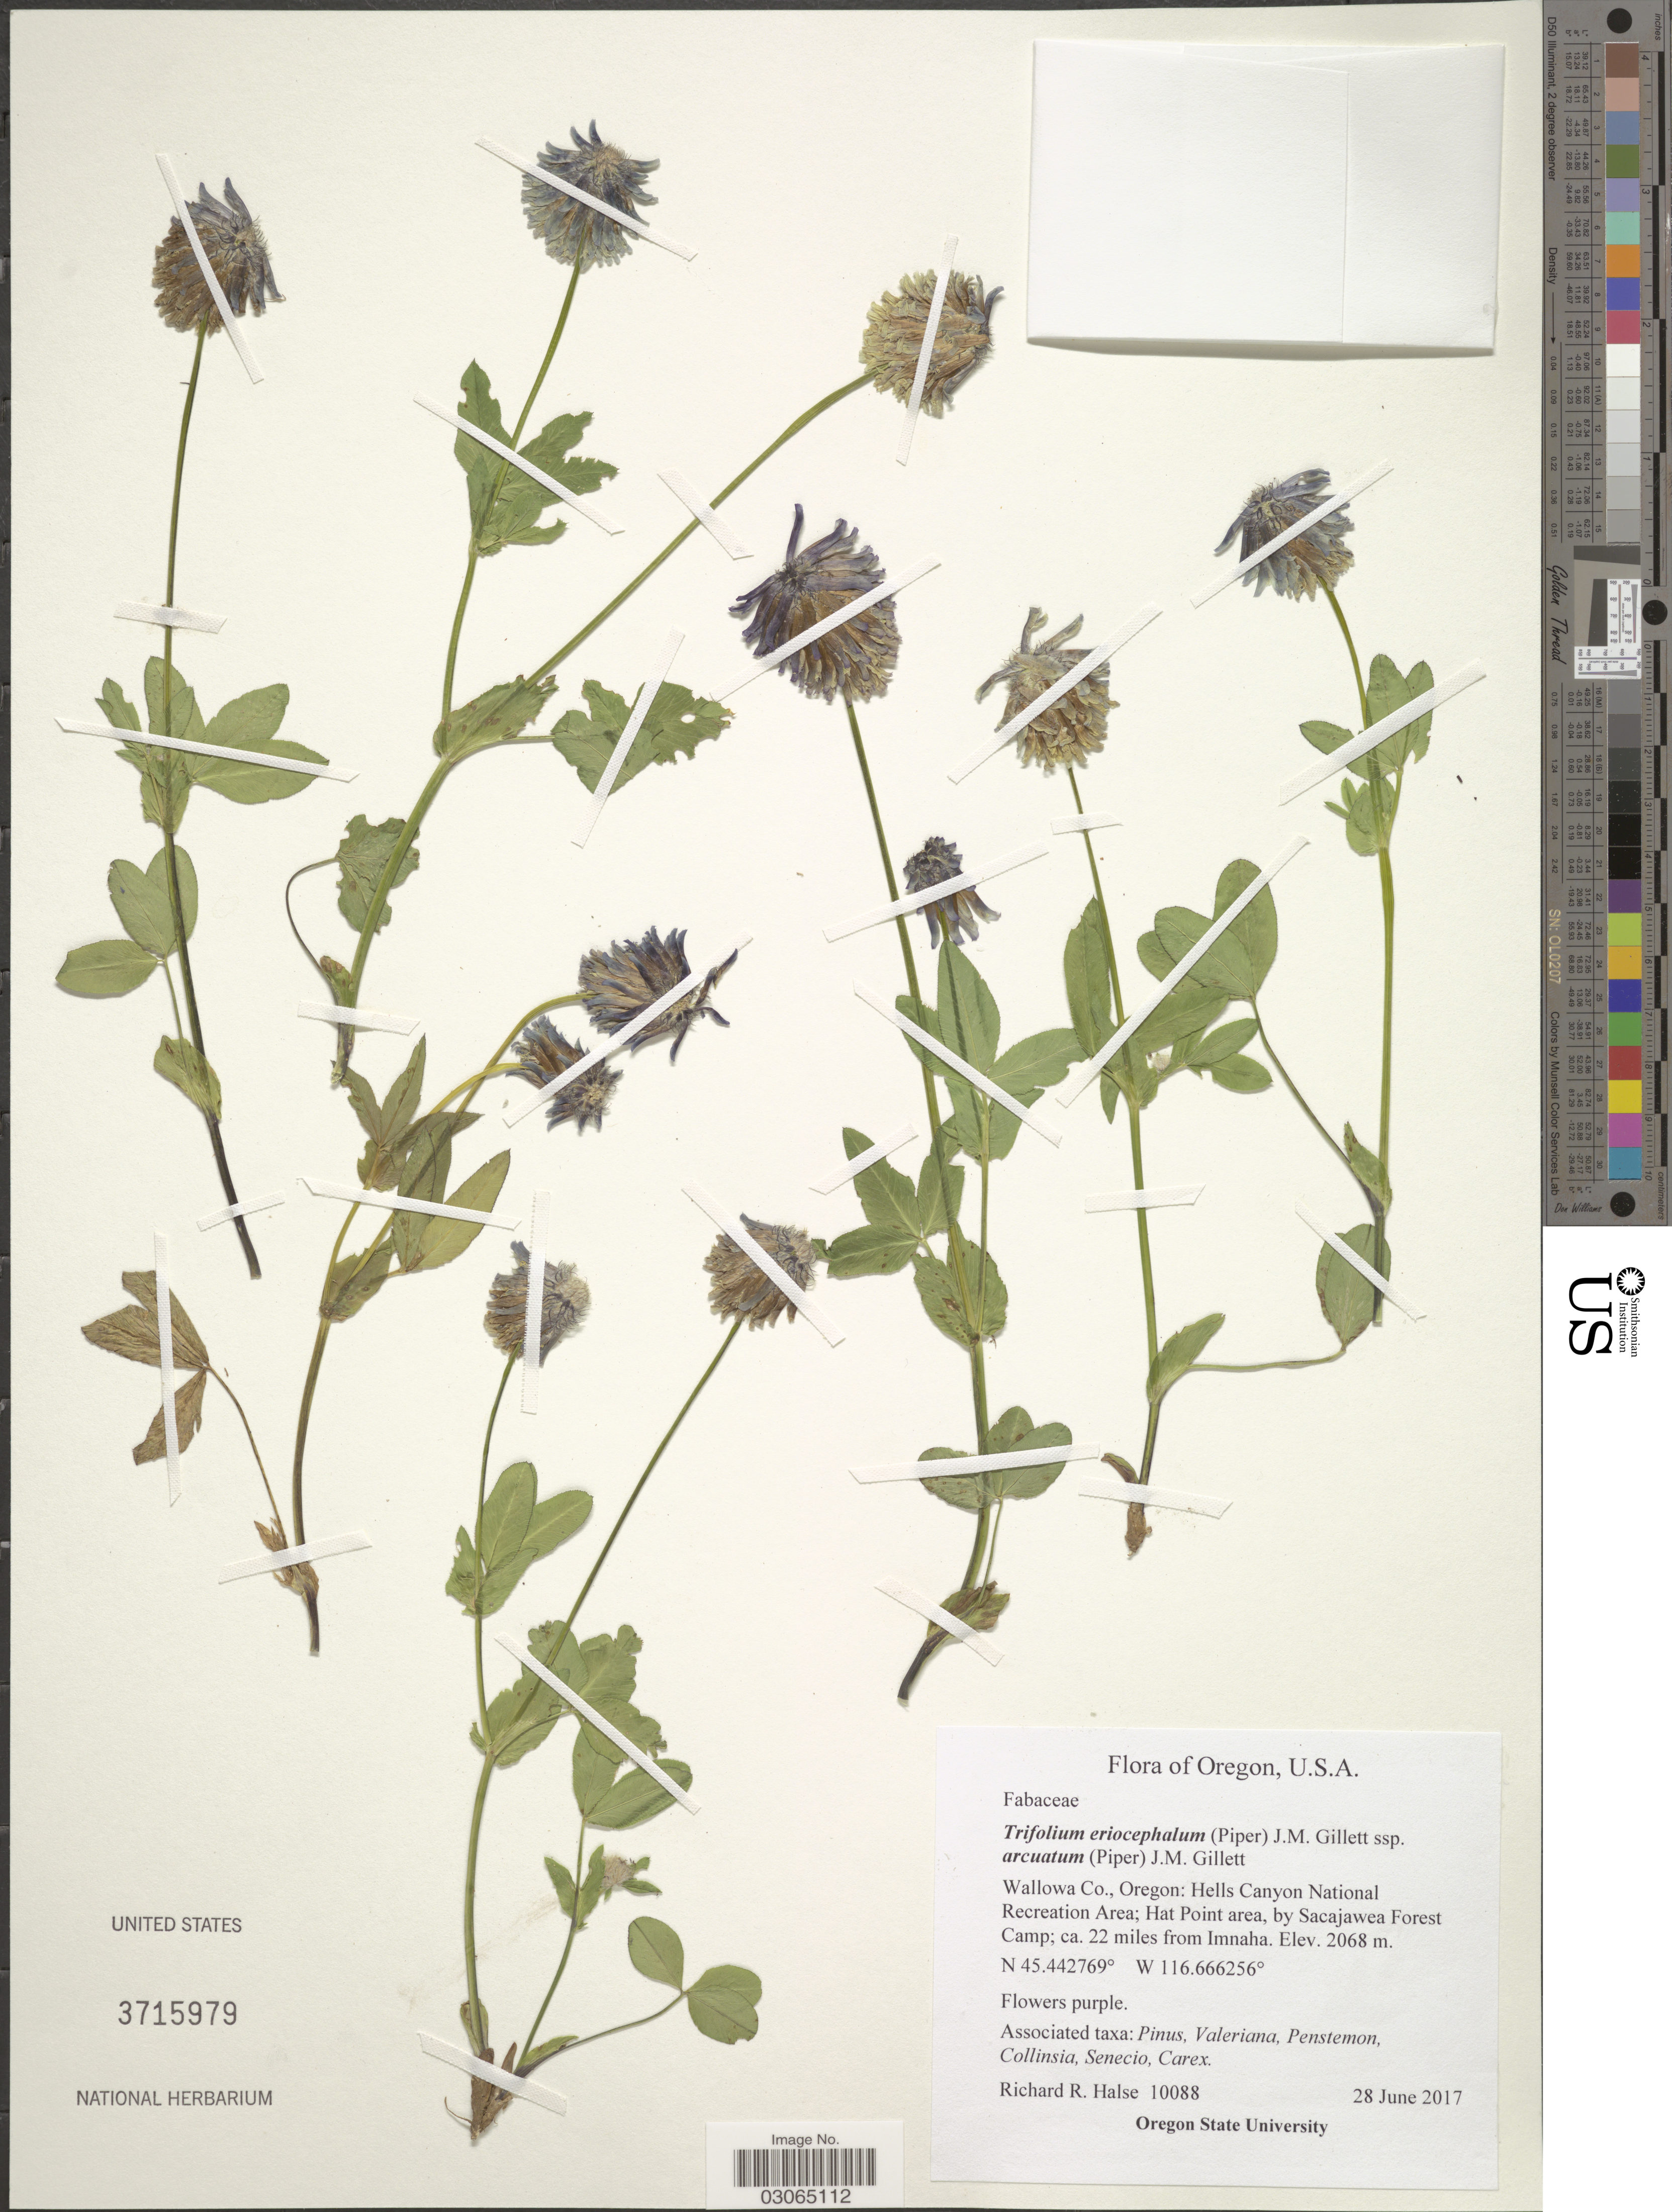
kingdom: Plantae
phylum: Tracheophyta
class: Magnoliopsida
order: Fabales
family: Fabaceae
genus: Trifolium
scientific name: Trifolium eriocephalum subsp. arcuatum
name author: (Piper) J.M. Gillett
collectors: R. Halse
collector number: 10088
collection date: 2017-06-28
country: United States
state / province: Oregon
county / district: Wallowa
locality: Wallowa Co. Hells Canyon National Recreation Area; Hat Point area, by Sacajawea Forest Camp; ca. 22 miles from Imnaha.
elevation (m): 2068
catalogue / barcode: US 3715979